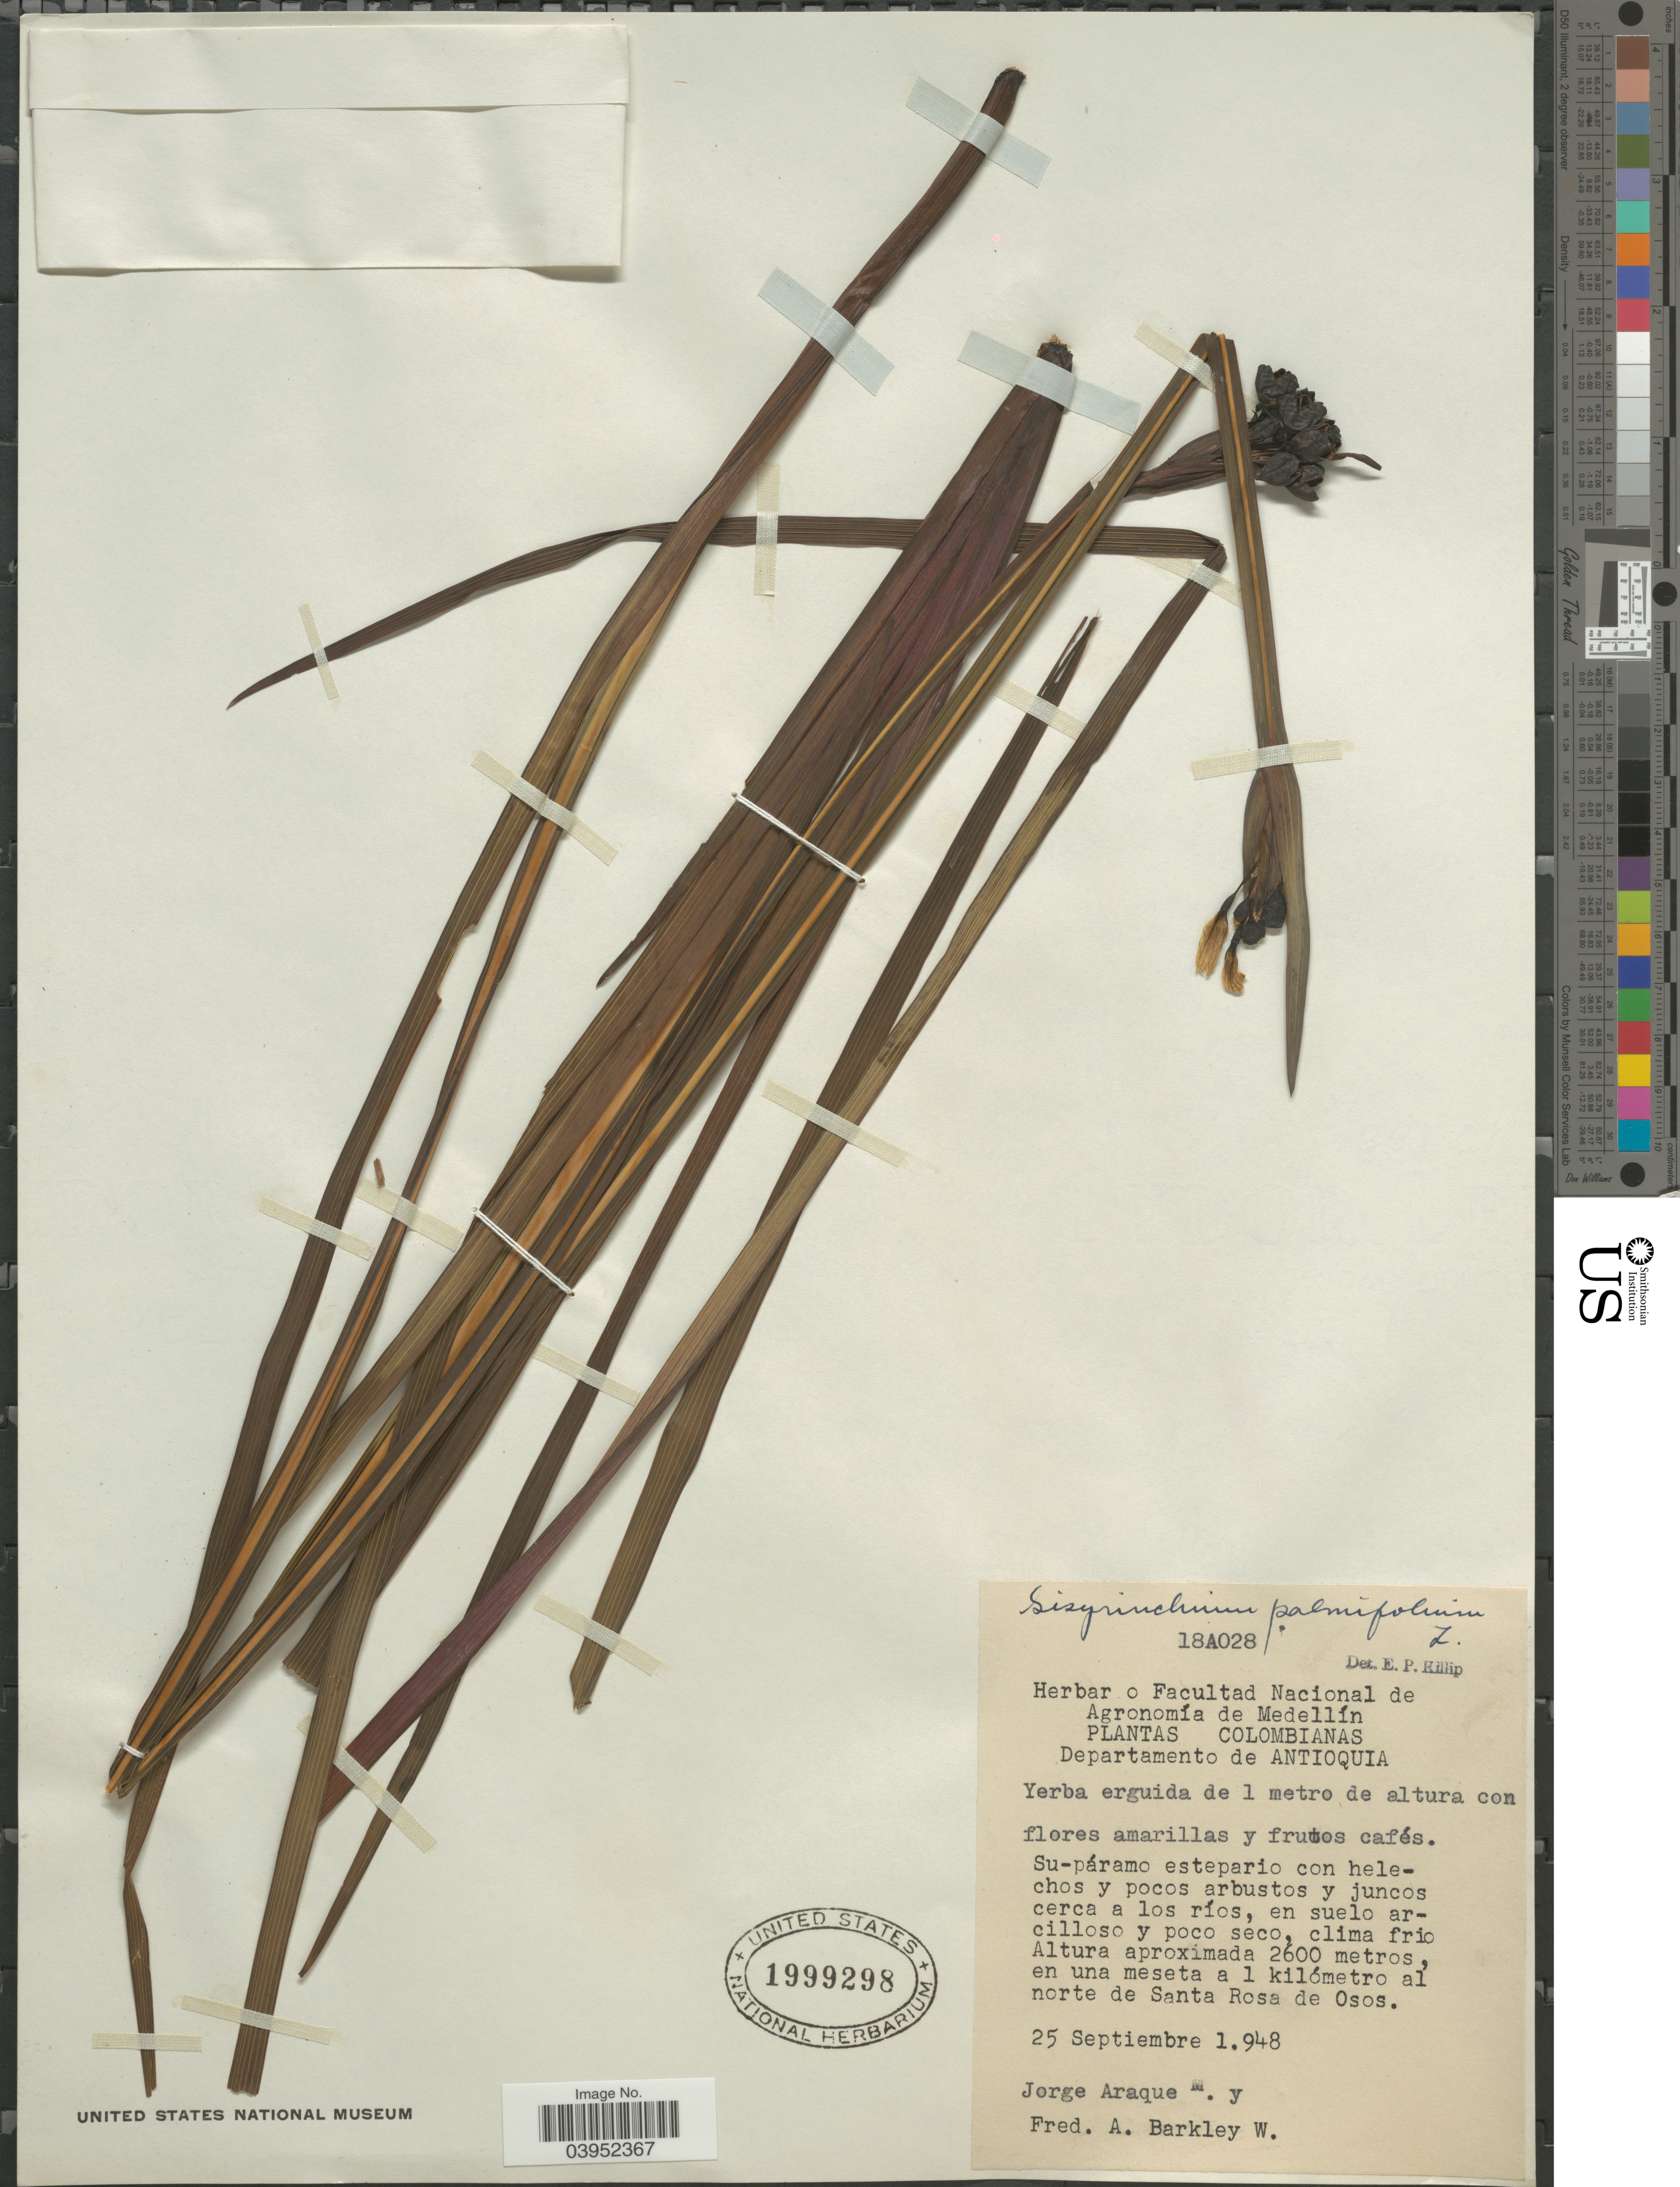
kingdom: Plantae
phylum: Tracheophyta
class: Liliopsida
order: Asparagales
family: Iridaceae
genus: Sisyrinchium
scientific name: Sisyrinchium palmifolium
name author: L.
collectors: J. Araque Molina & F. A. Barkley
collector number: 18A028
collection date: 1948-09-25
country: Colombia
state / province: Antioquia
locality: Departamento de Antioquia. En una meseta a 1 kilómetro al norte de Santa rosa de Osos.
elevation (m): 2600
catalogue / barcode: US 1999298